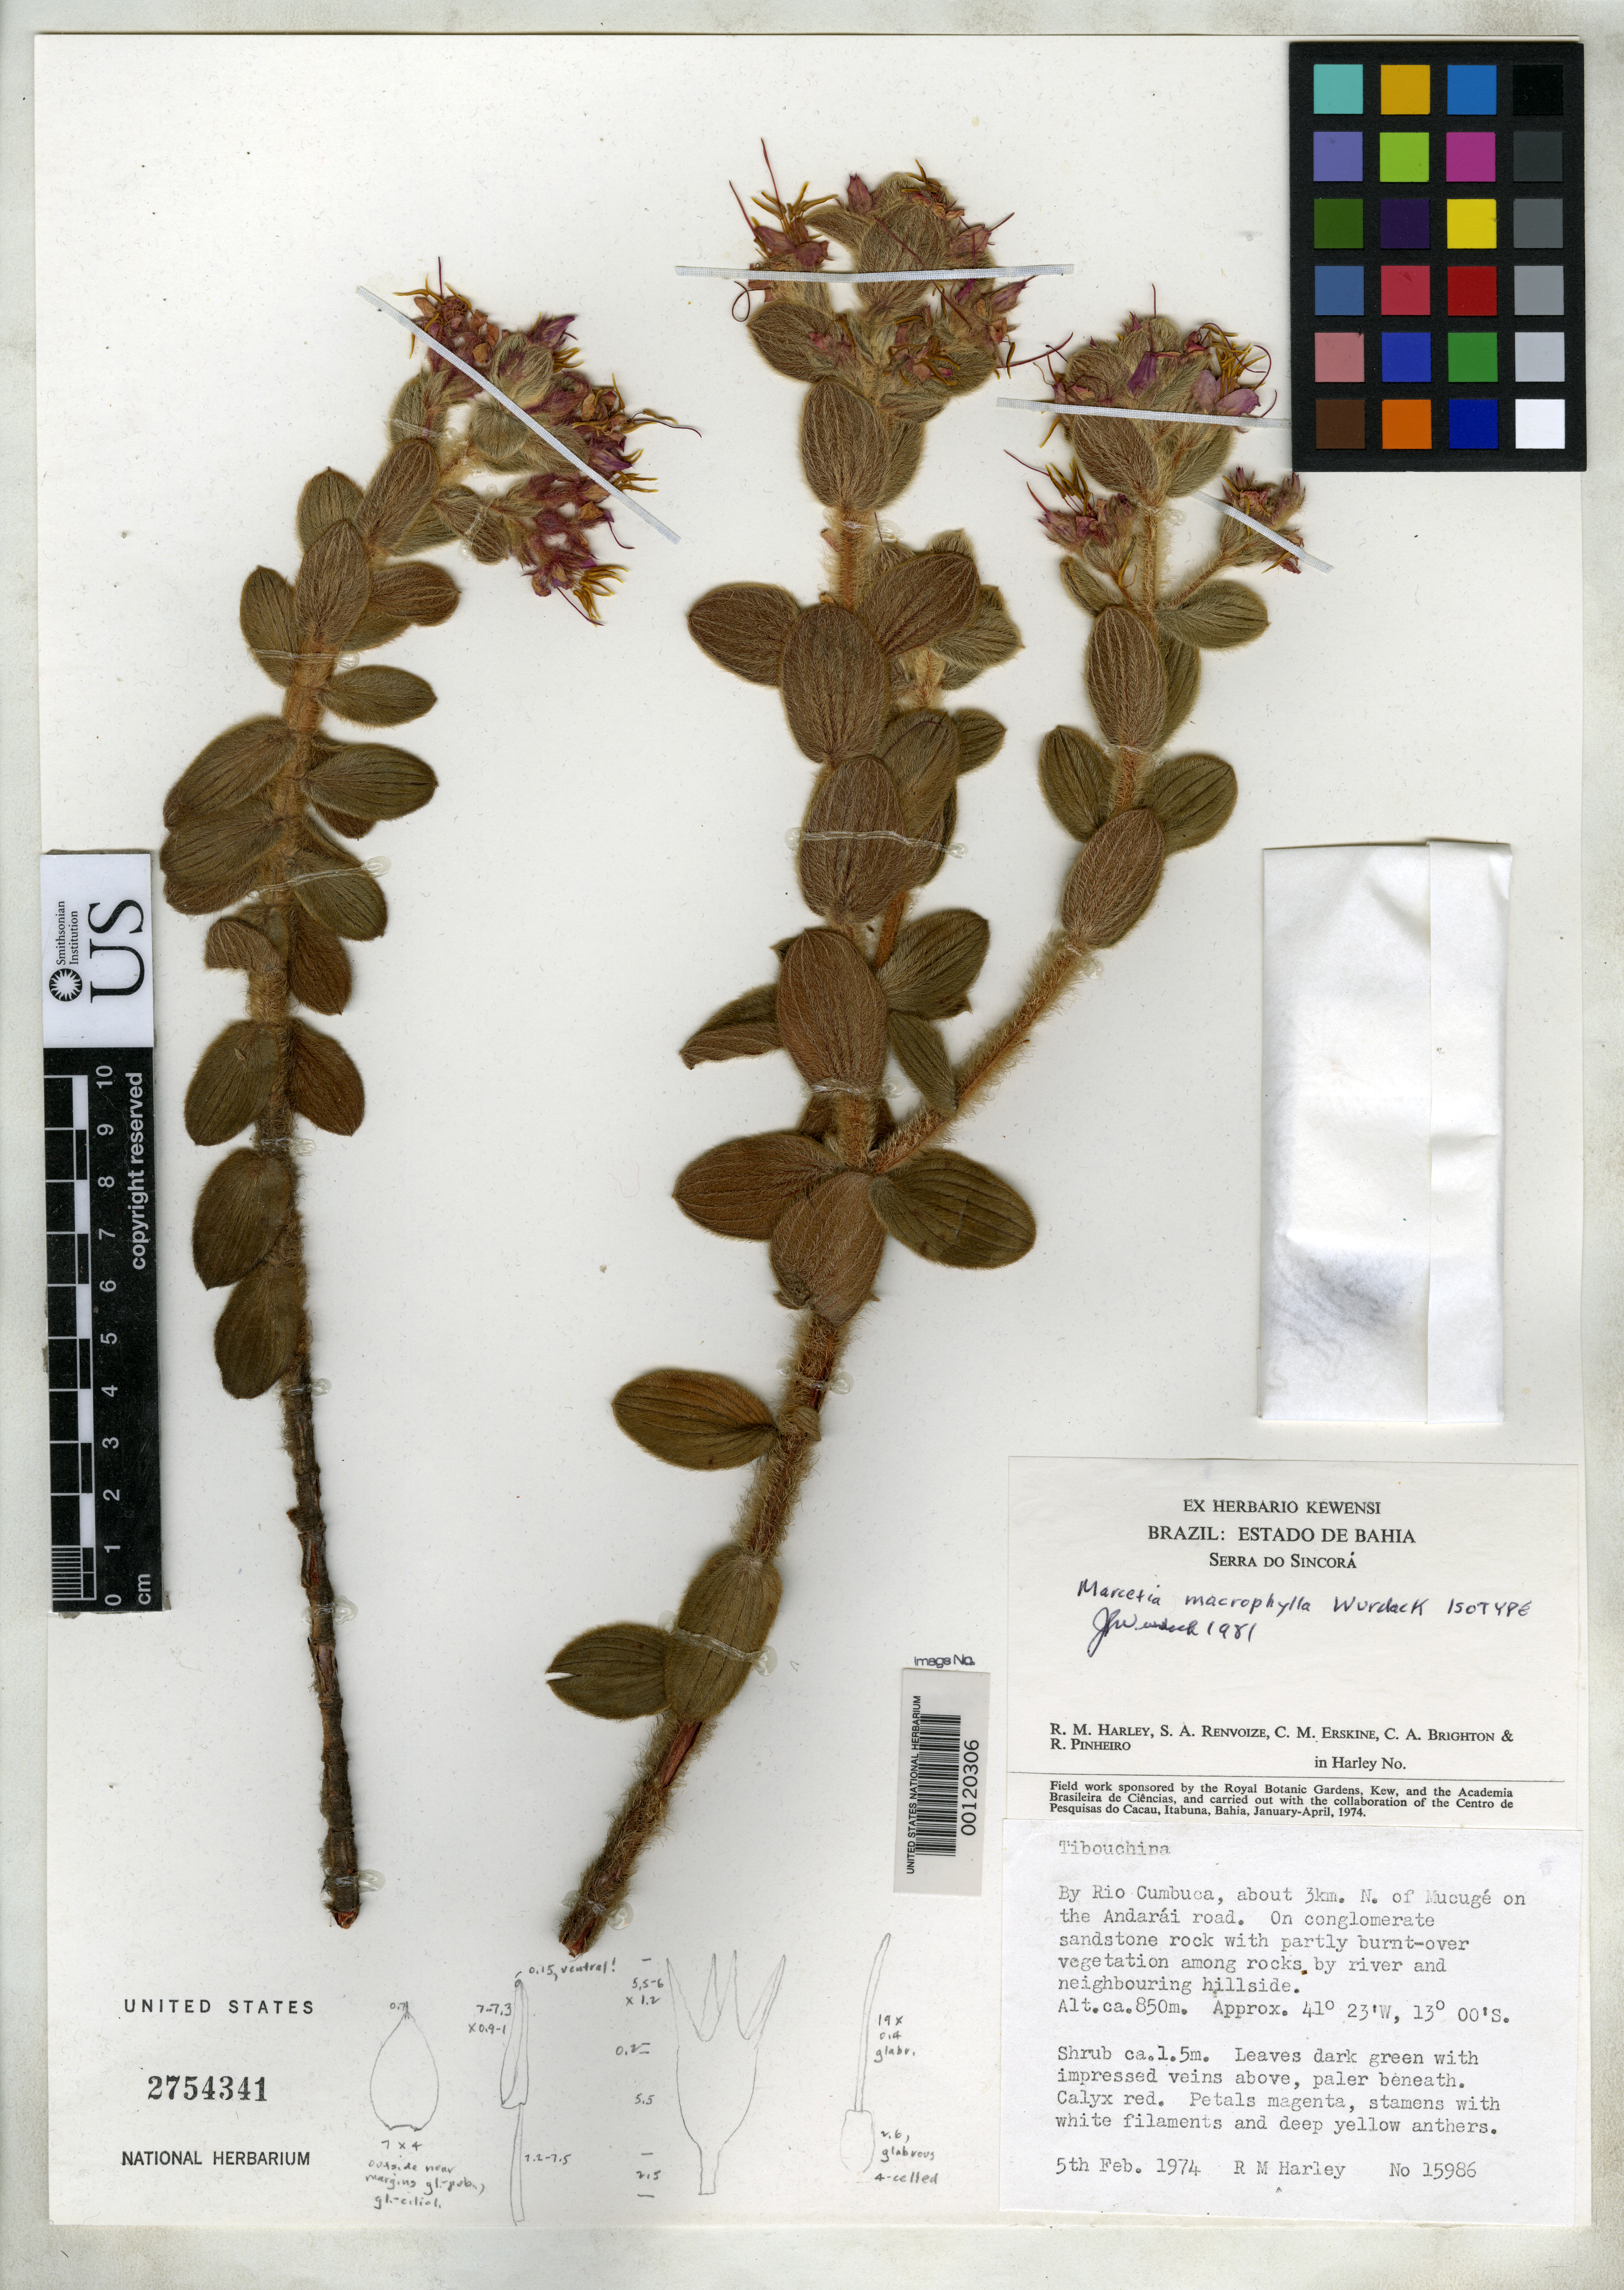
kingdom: Plantae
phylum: Tracheophyta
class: Magnoliopsida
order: Myrtales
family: Melastomataceae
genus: Marcetia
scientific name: Marcetia macrophylla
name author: Wurdack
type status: Isotype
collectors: R. M. Harley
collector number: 15986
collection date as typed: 05 Feb 1974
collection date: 1974-02-05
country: Brazil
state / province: Bahia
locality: Rio Cumbuca, Serra do Sincora.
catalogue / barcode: US 2754341